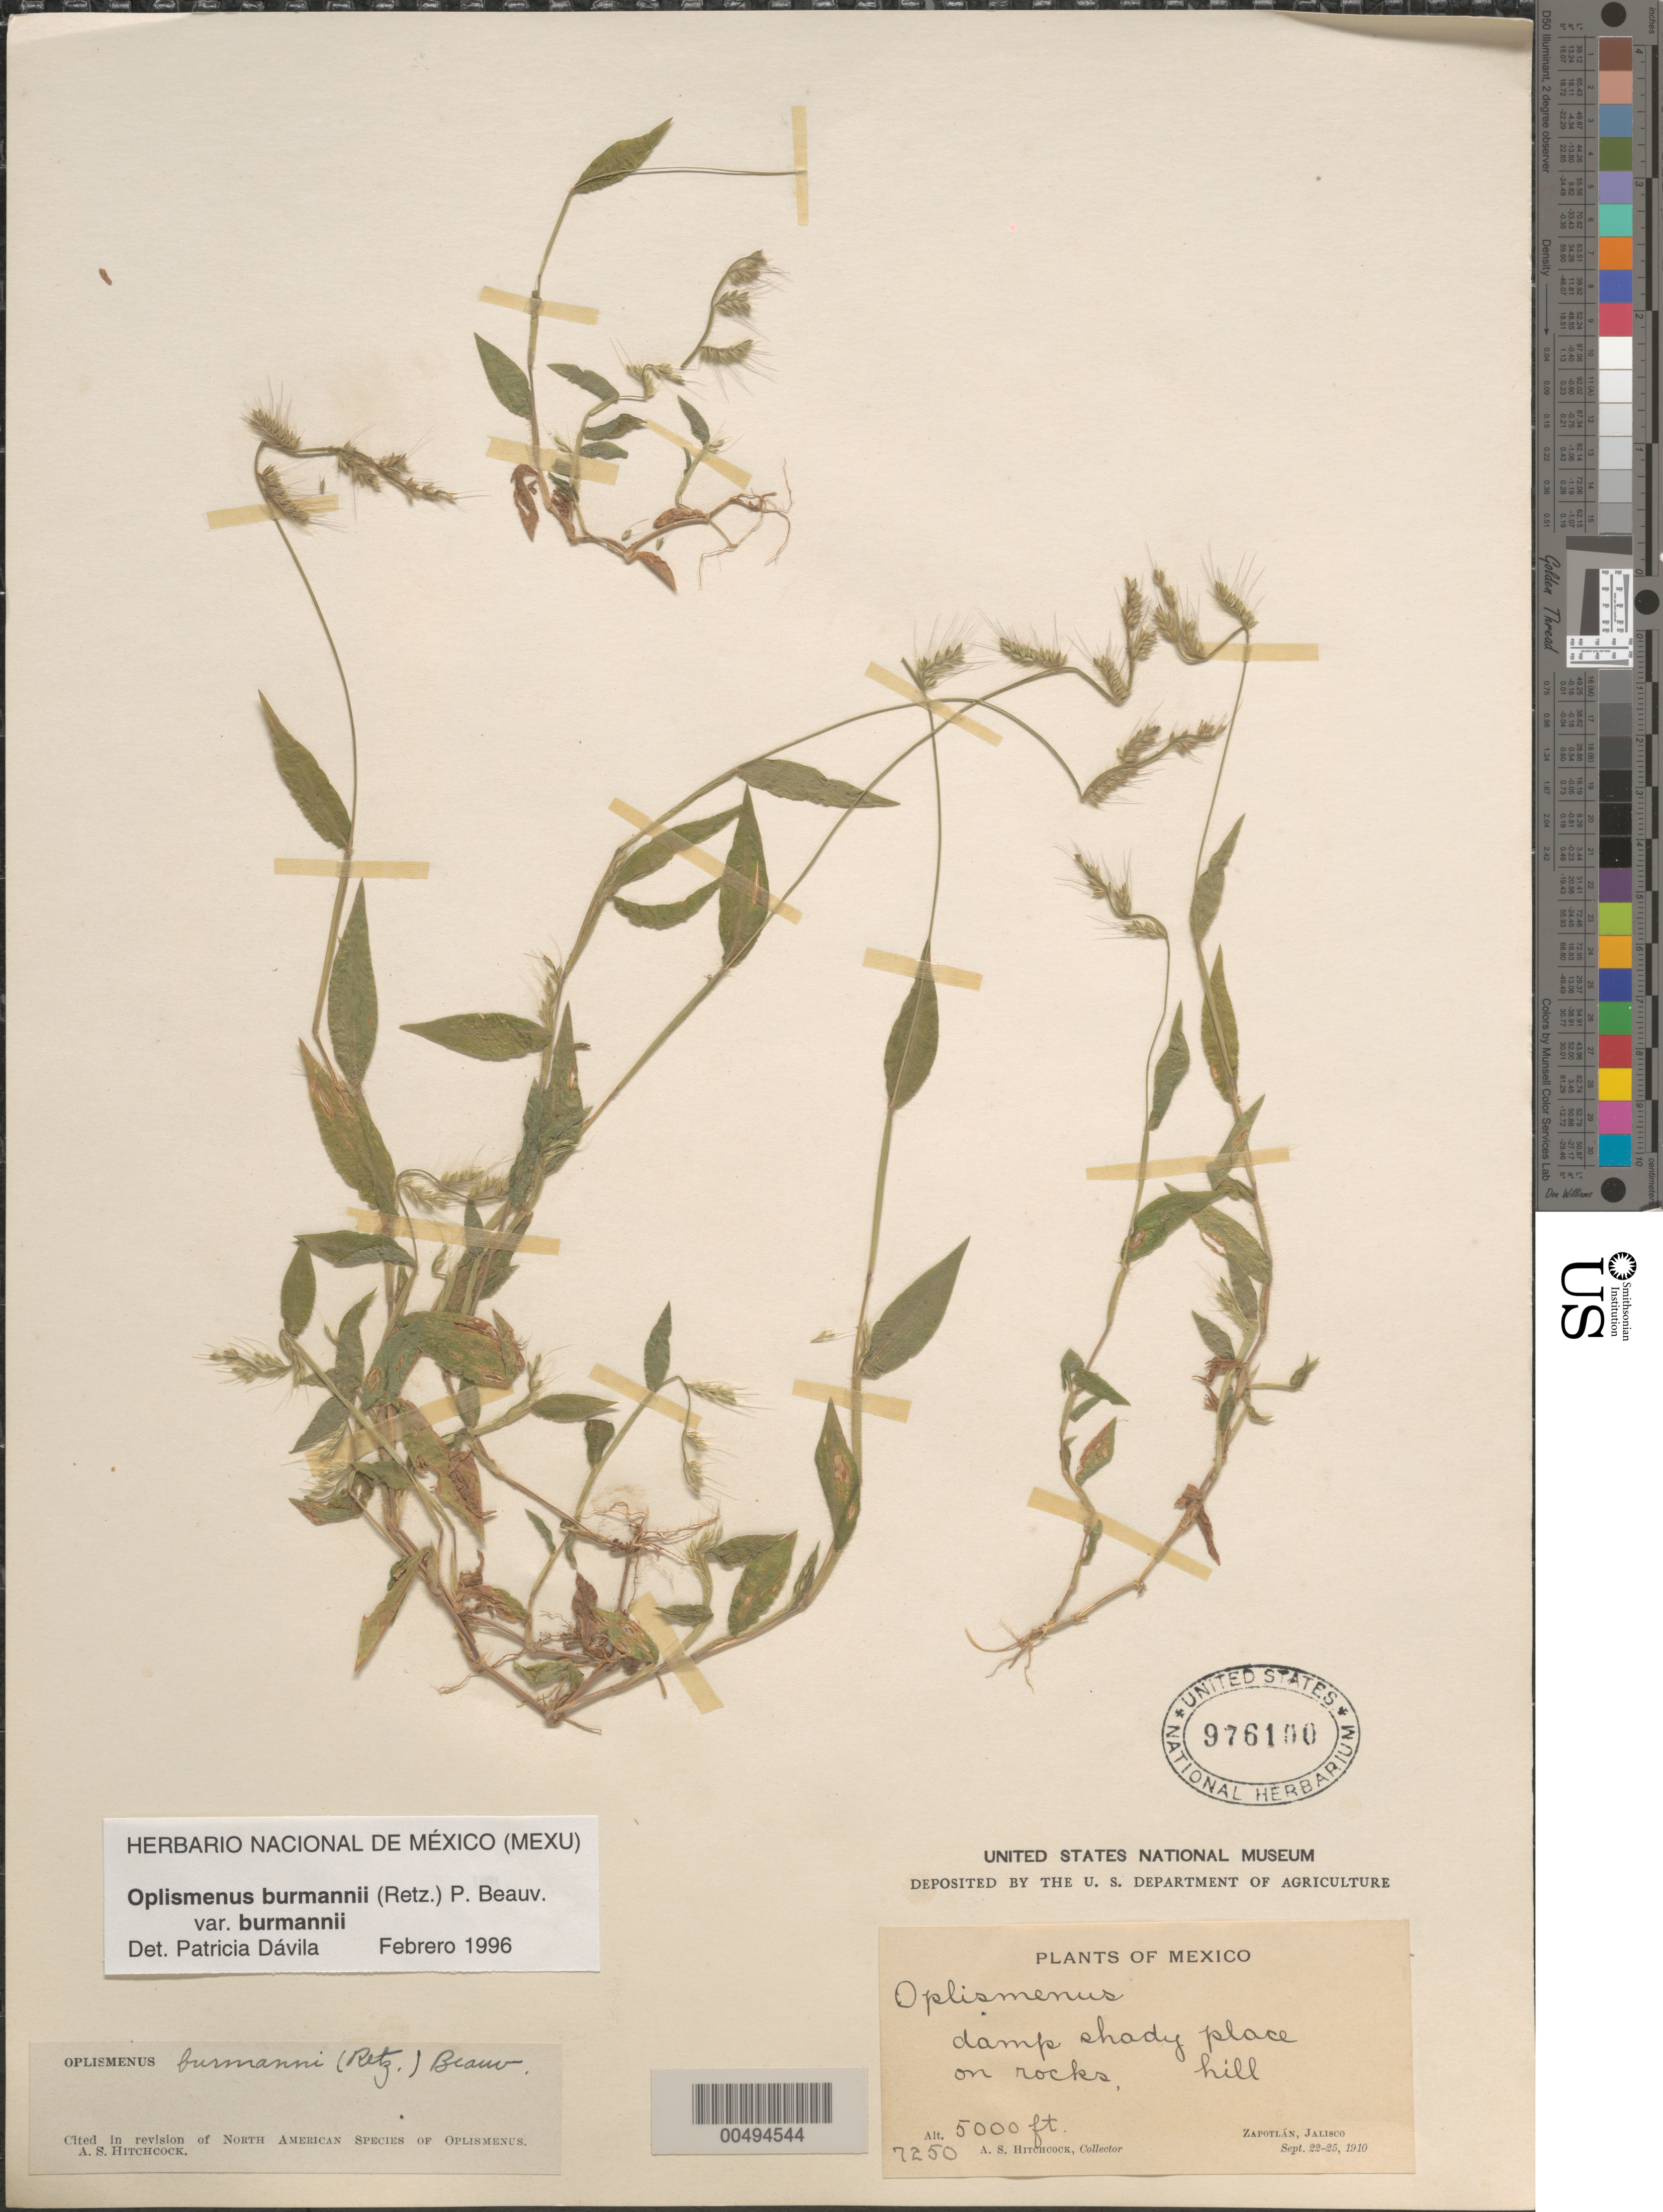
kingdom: Plantae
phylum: Tracheophyta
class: Liliopsida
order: Poales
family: Poaceae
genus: Oplismenus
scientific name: Oplismenus burmannii var. burmannii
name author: (Retz.) P. Beauv.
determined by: Dávila, P. D.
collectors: A. S. Hitchcock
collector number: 7250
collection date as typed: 22 Sep 1910 to 25 Sep 1910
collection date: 1910-09-22/1910-09-25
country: Mexico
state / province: Jalisco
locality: Zapotlán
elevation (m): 1524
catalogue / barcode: US 976100